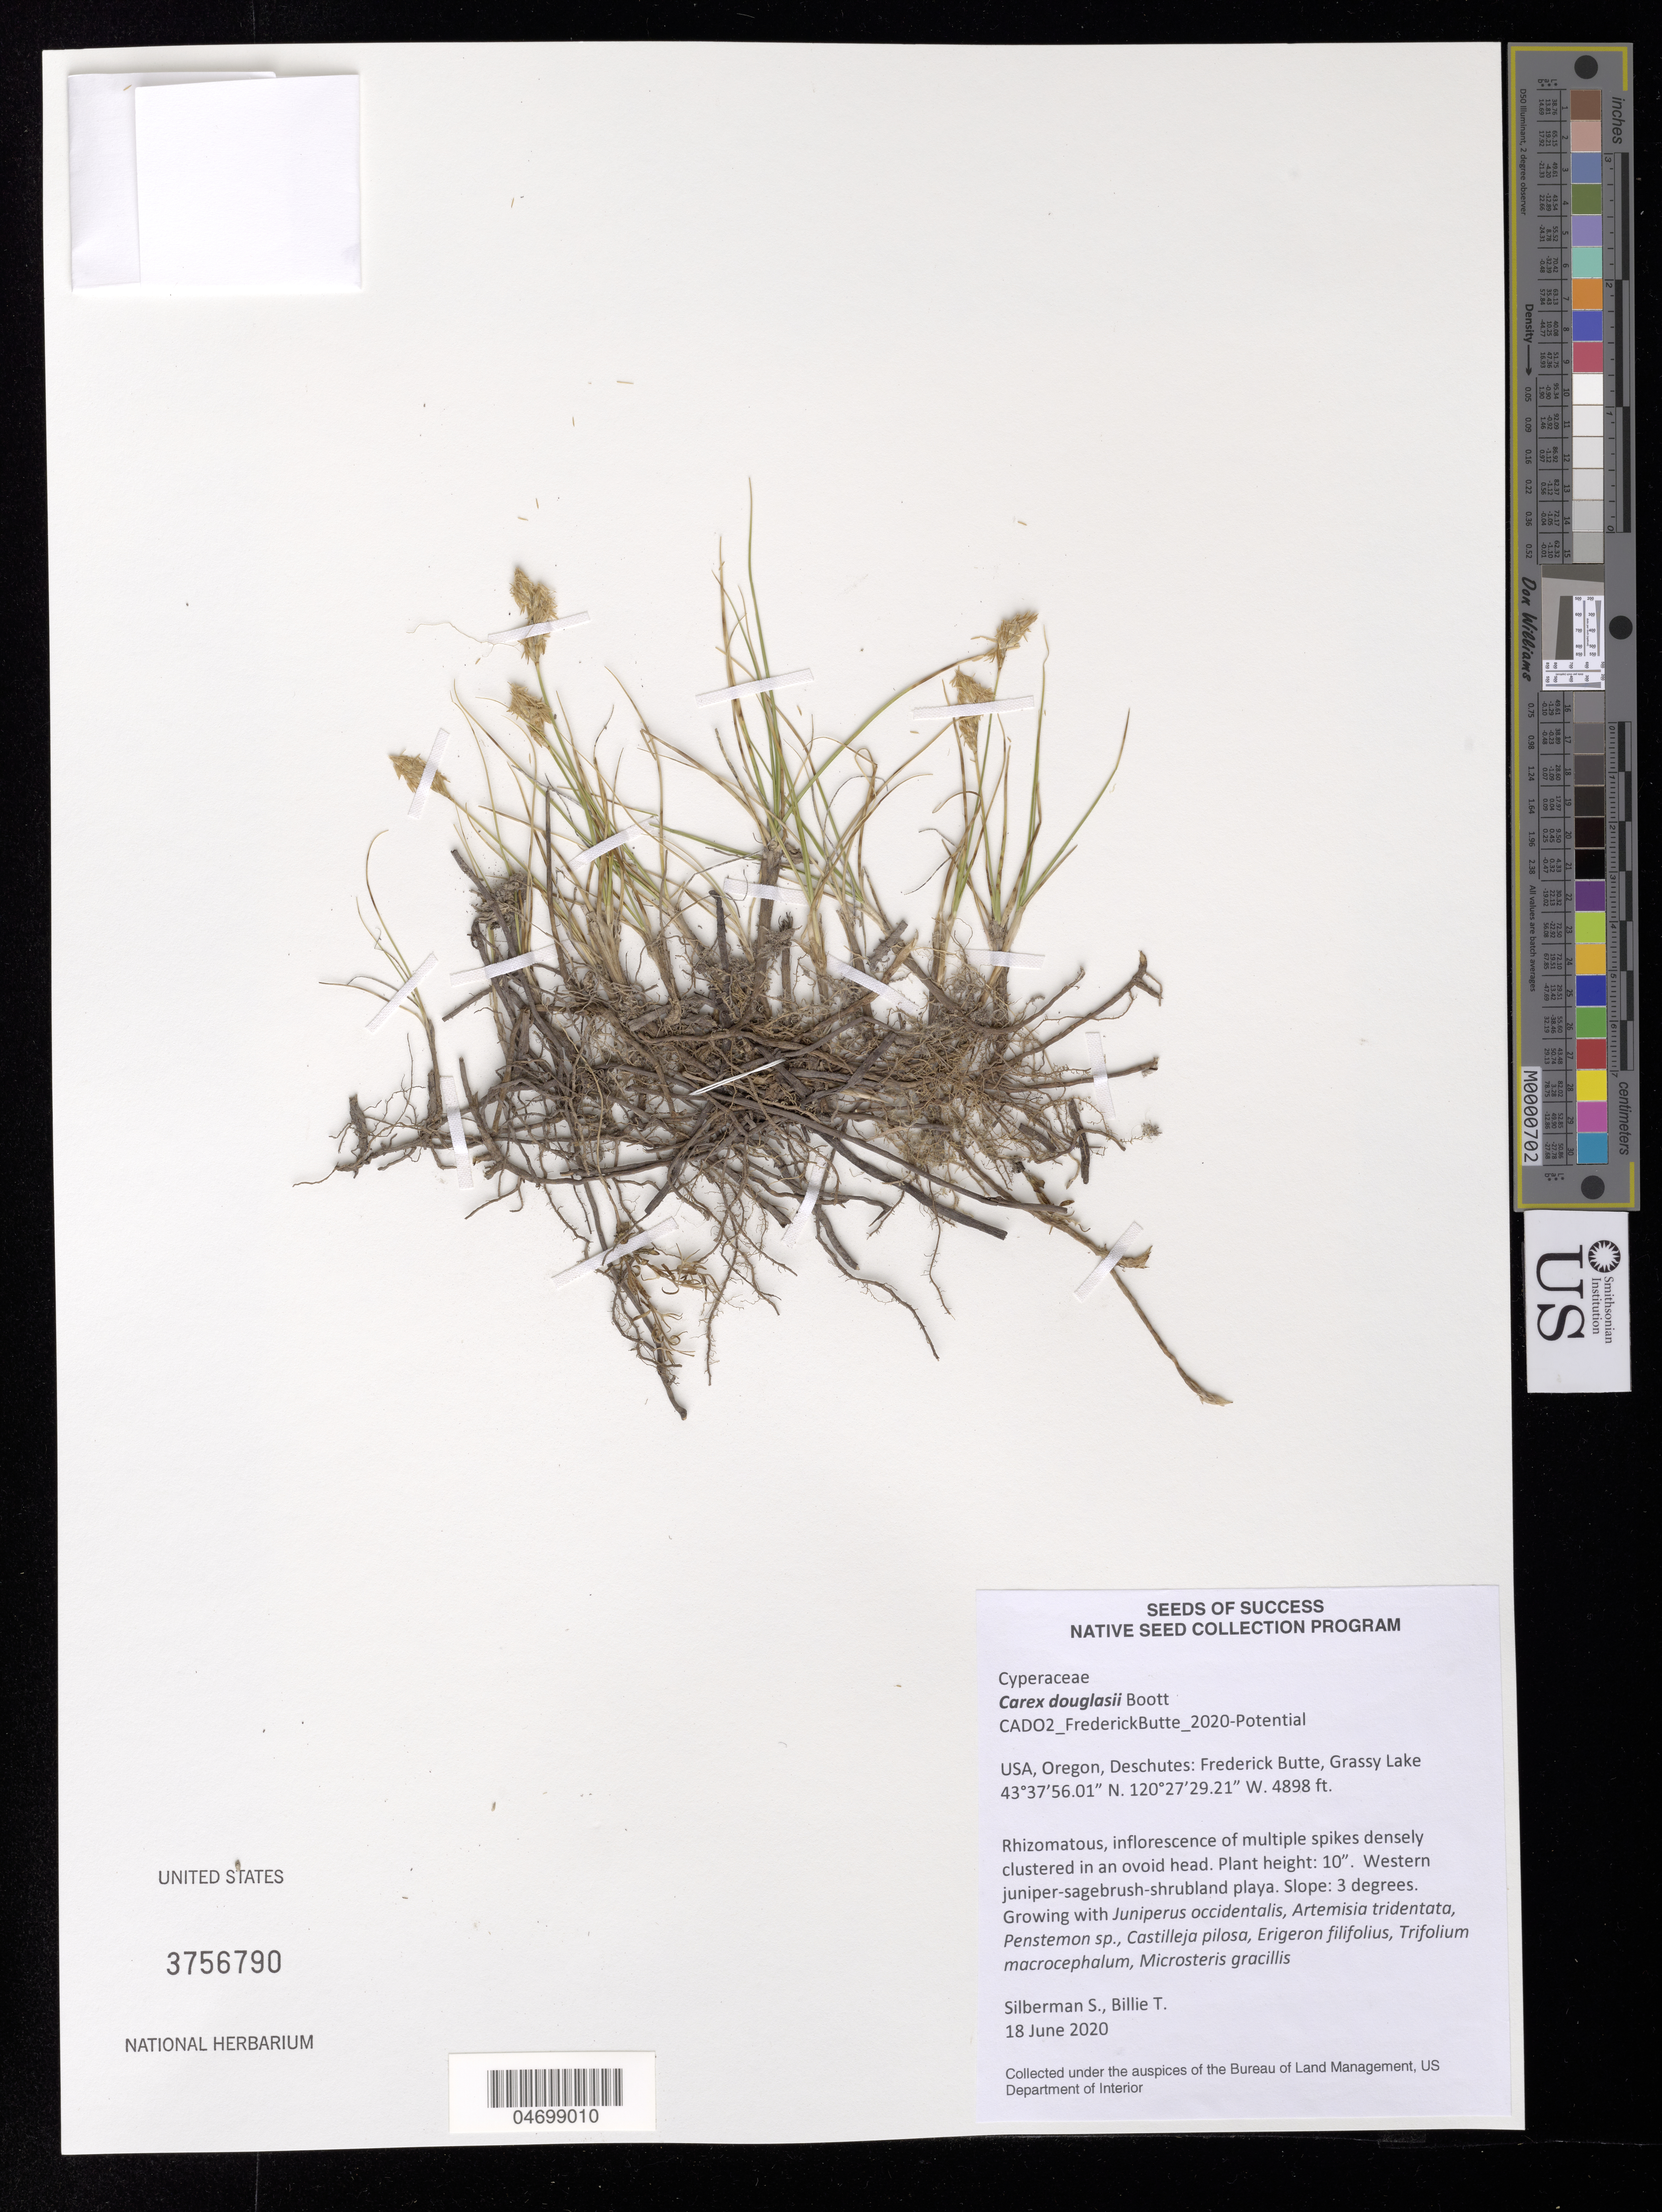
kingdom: Plantae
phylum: Tracheophyta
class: Liliopsida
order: Poales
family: Cyperaceae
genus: Carex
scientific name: Carex douglasii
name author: Boott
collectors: S. Silberman & T. Billie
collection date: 2020-06-18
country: United States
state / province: Oregon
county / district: Deschutes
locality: Frederick Butte, Grassy Lake.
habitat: Western juniper- sagebrush- shrubland playa. With Penstemon sp., Castilleja pilosa, Erigeron filifolius, etc.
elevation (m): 1493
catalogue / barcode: US 3756790